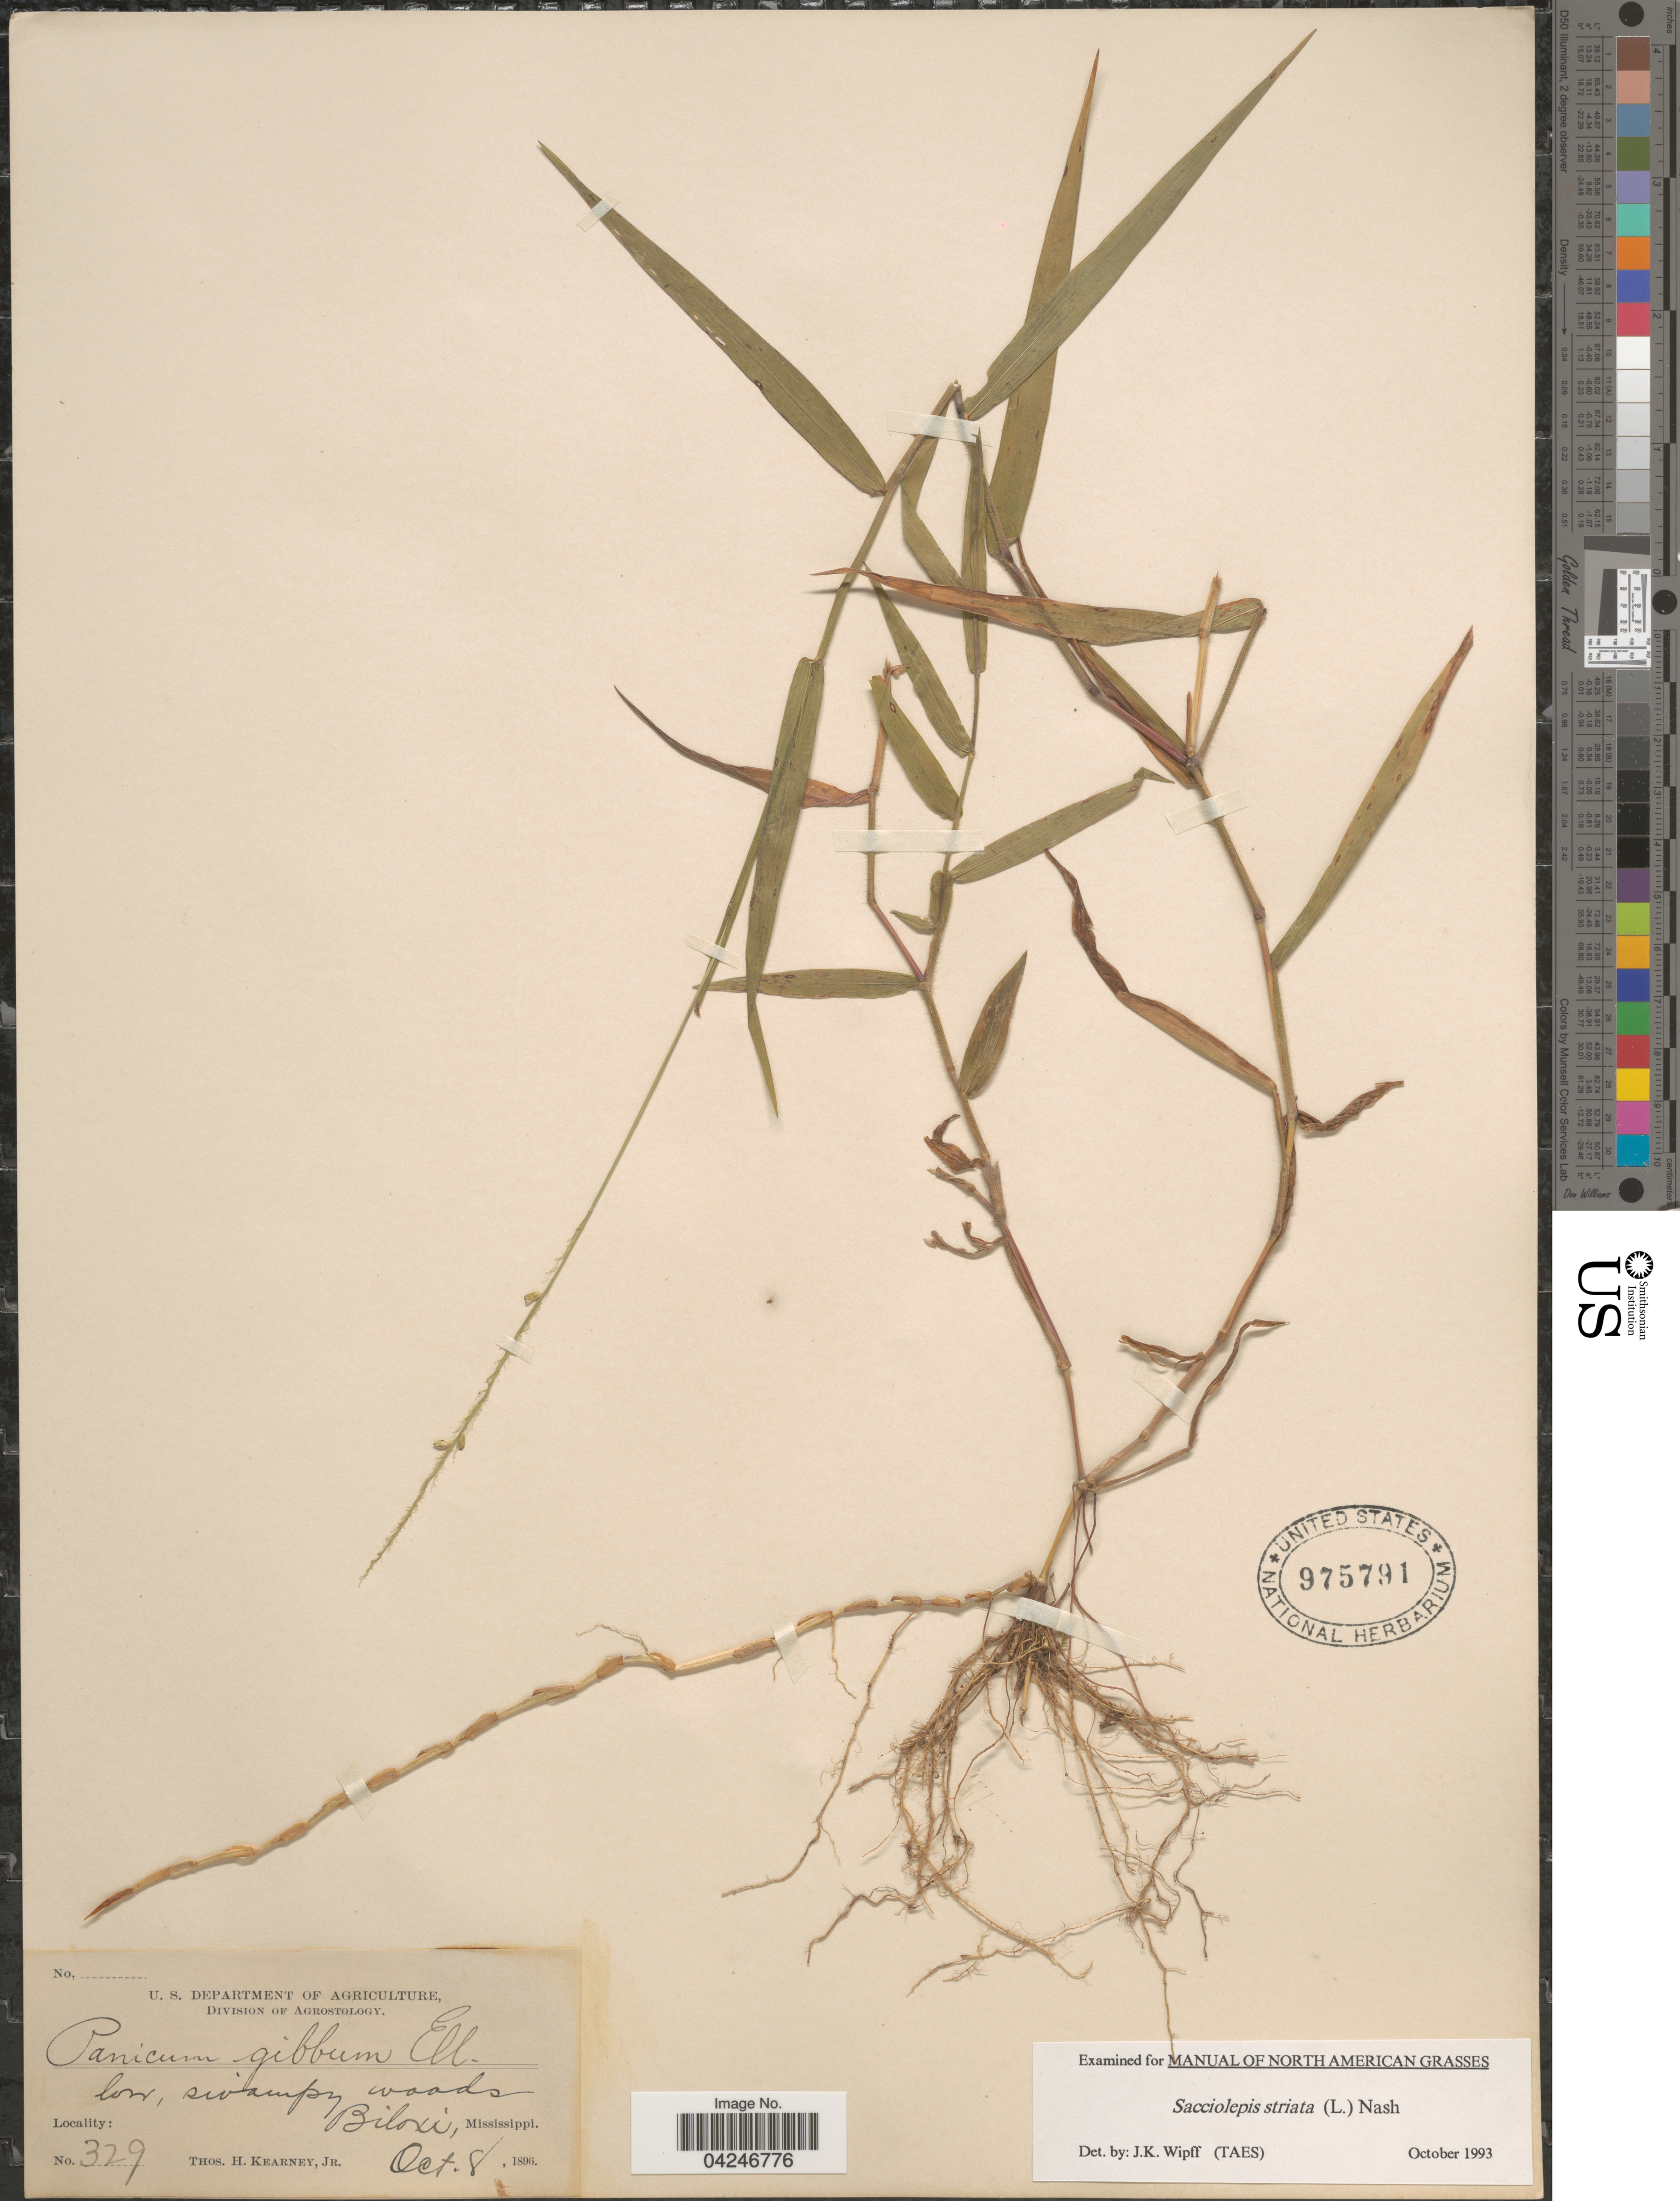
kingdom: Plantae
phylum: Tracheophyta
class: Liliopsida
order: Poales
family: Poaceae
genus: Sacciolepis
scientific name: Sacciolepis striata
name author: (L.) Nash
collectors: T. H. Kearney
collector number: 329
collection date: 1896-10-08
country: United States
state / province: Mississippi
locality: Biloxi.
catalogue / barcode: US 975791